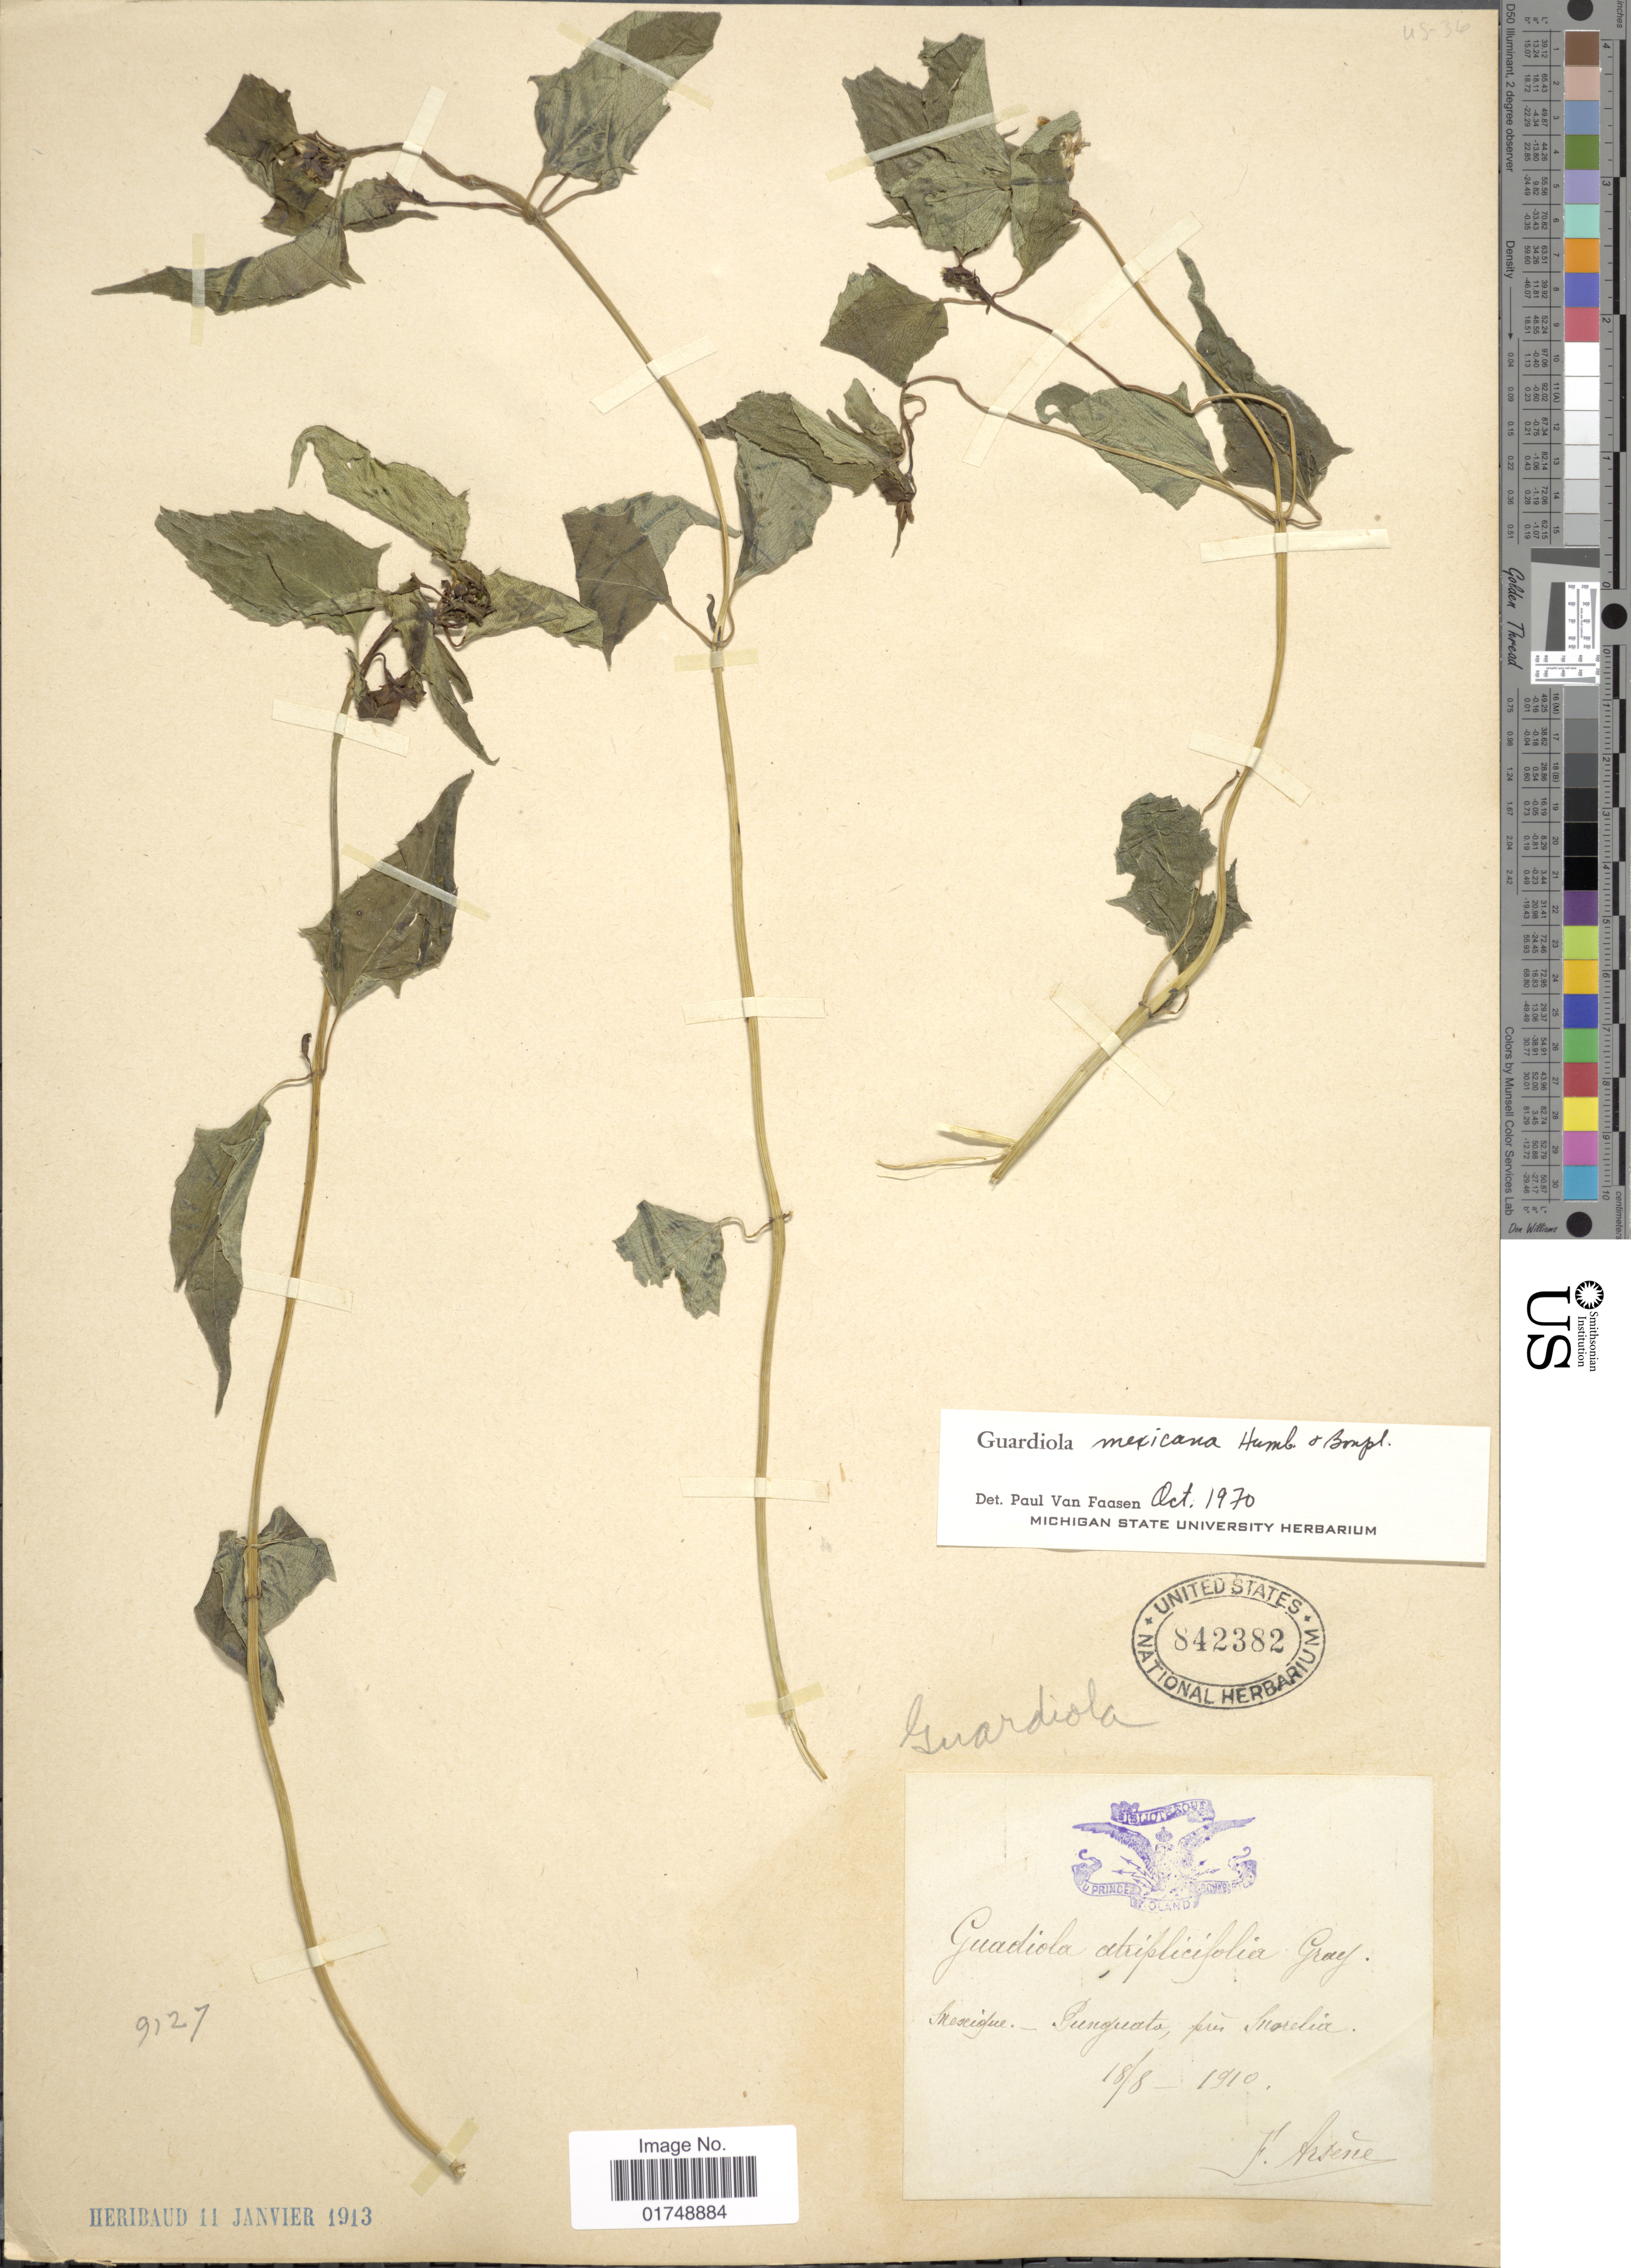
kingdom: Plantae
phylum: Tracheophyta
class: Magnoliopsida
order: Asterales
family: Asteraceae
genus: Guardiola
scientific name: Guardiola mexicana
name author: Humb. & Bonpl.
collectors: F. Arsène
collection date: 1910-08-18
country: Mexico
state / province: Michoacan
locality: Punguato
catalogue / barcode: US 842382